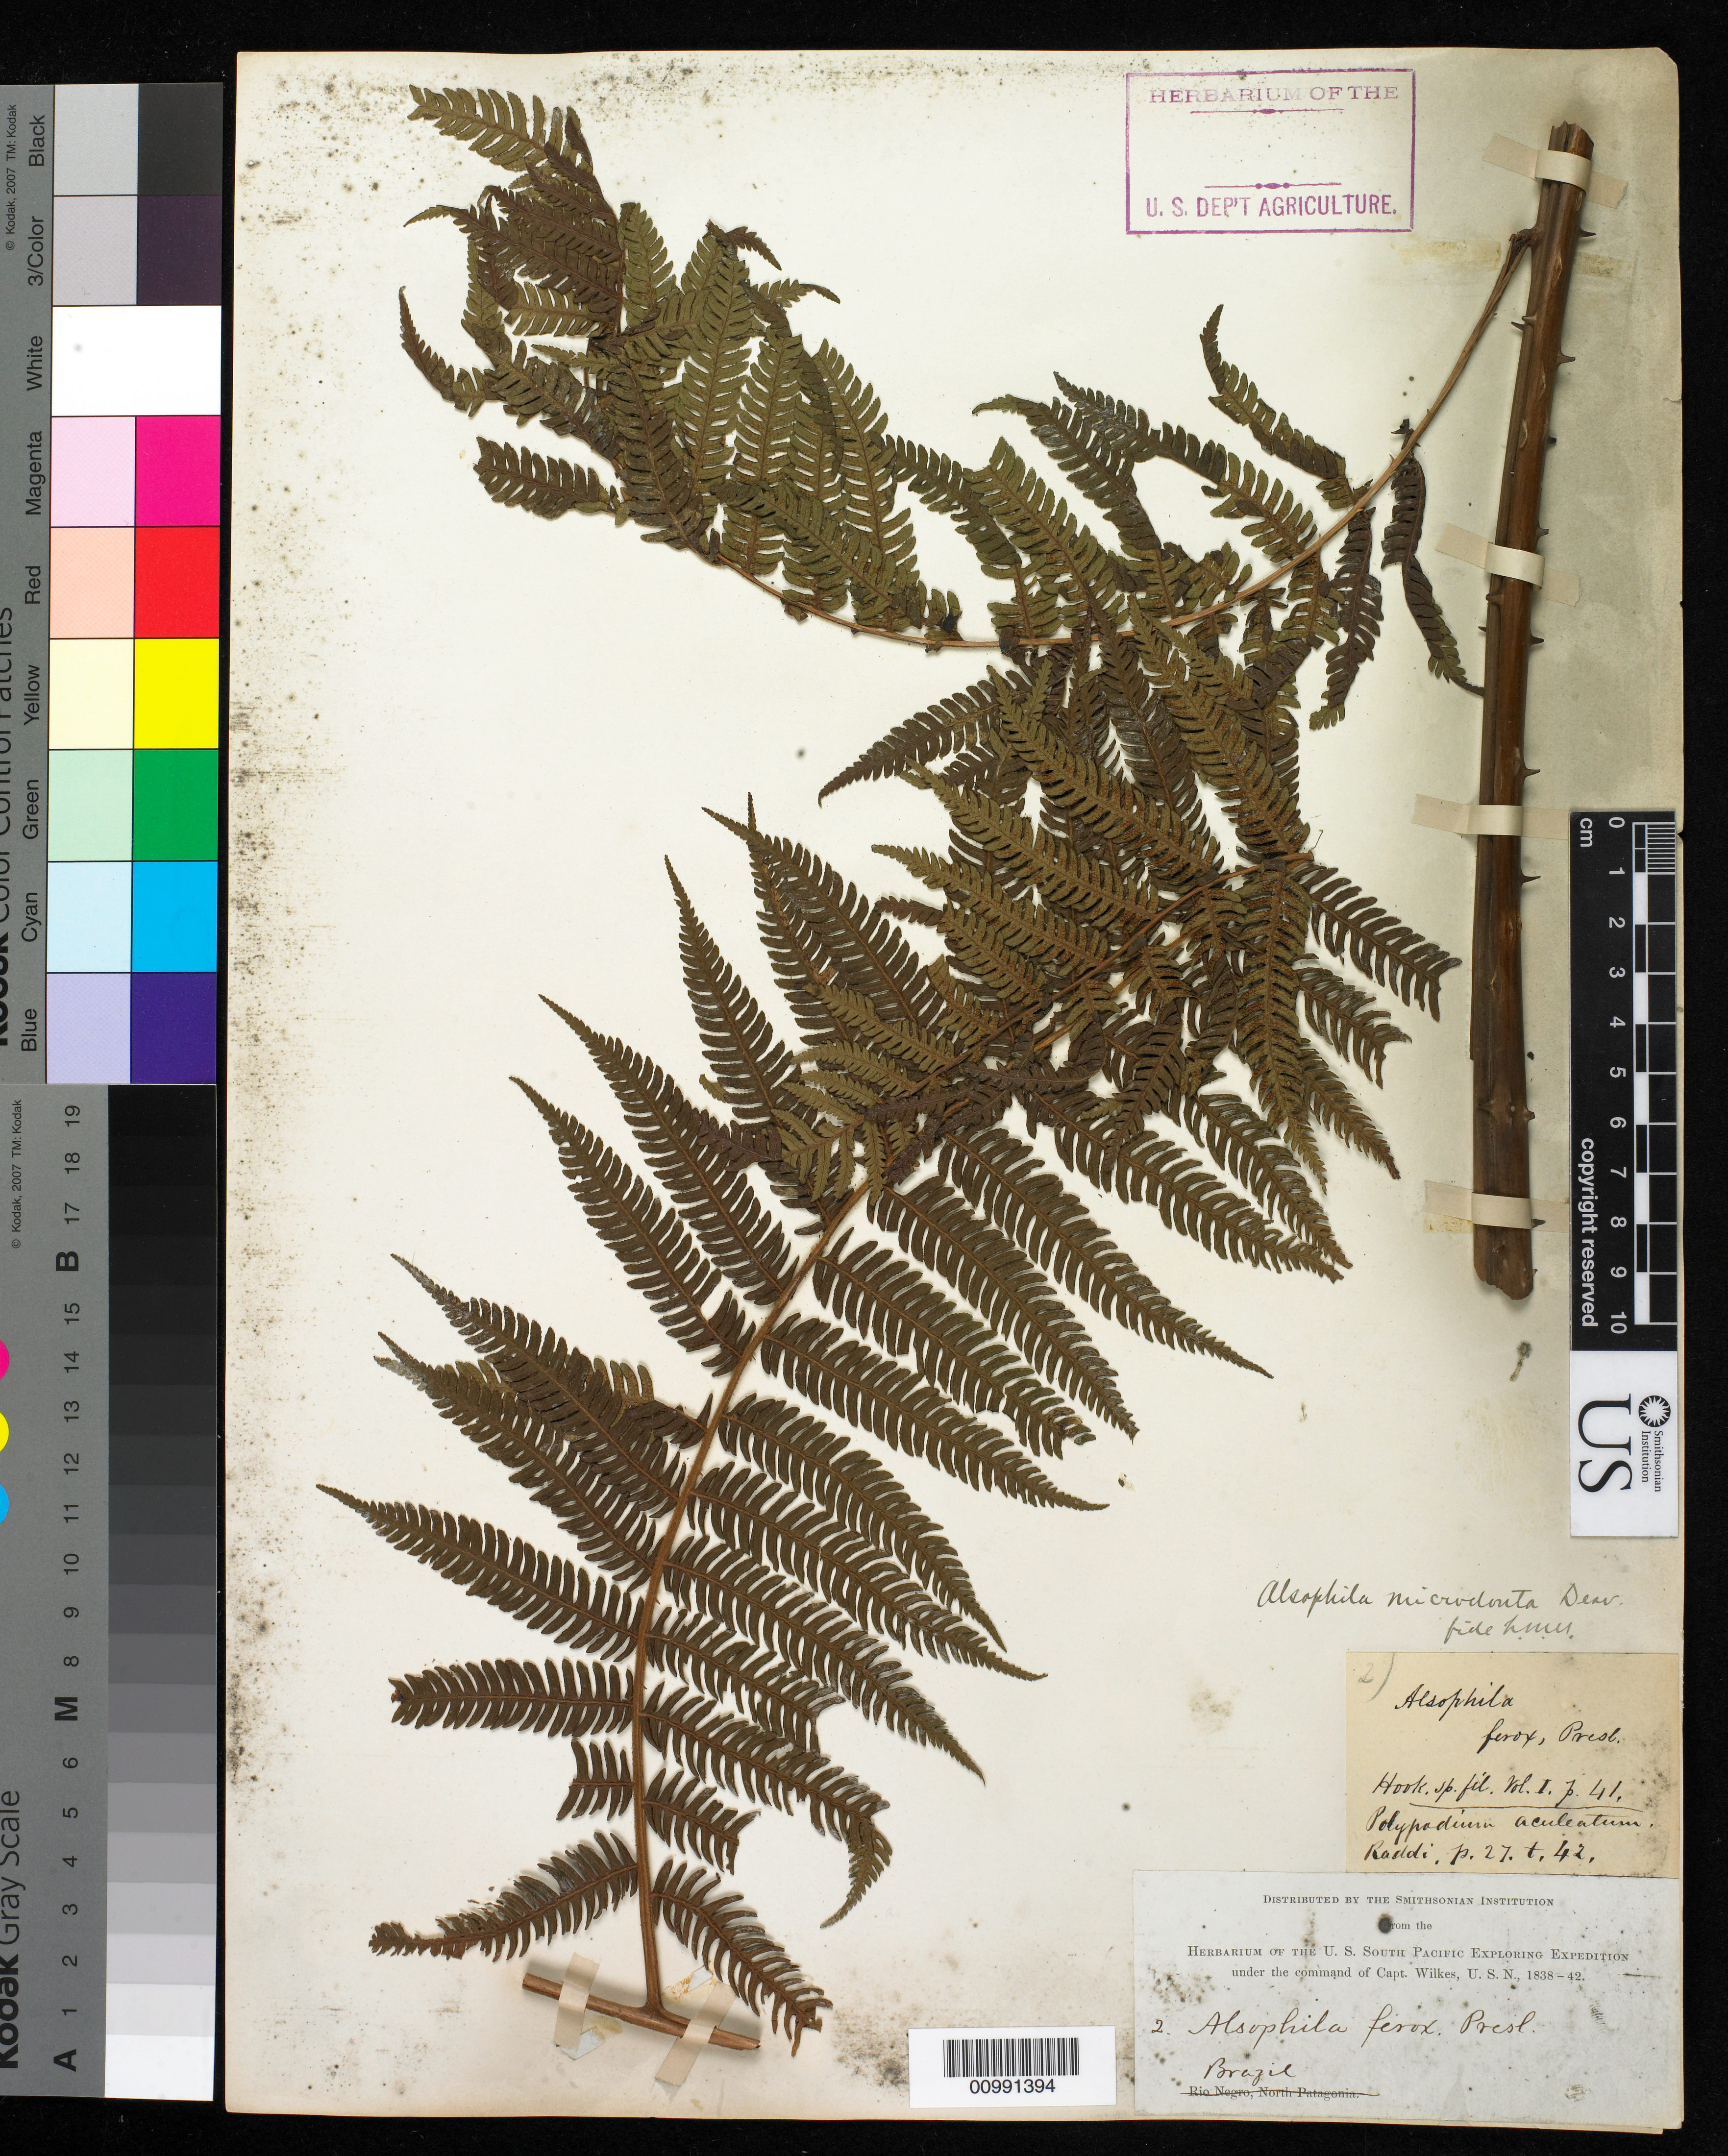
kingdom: Plantae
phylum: Tracheophyta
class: Polypodiopsida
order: Cyatheales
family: Cyatheaceae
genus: Cyathea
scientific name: Cyathea microdonta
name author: (Desv.) Domin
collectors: Wilkes Explor. Exped.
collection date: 1838/1842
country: Brazil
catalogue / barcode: US 98714